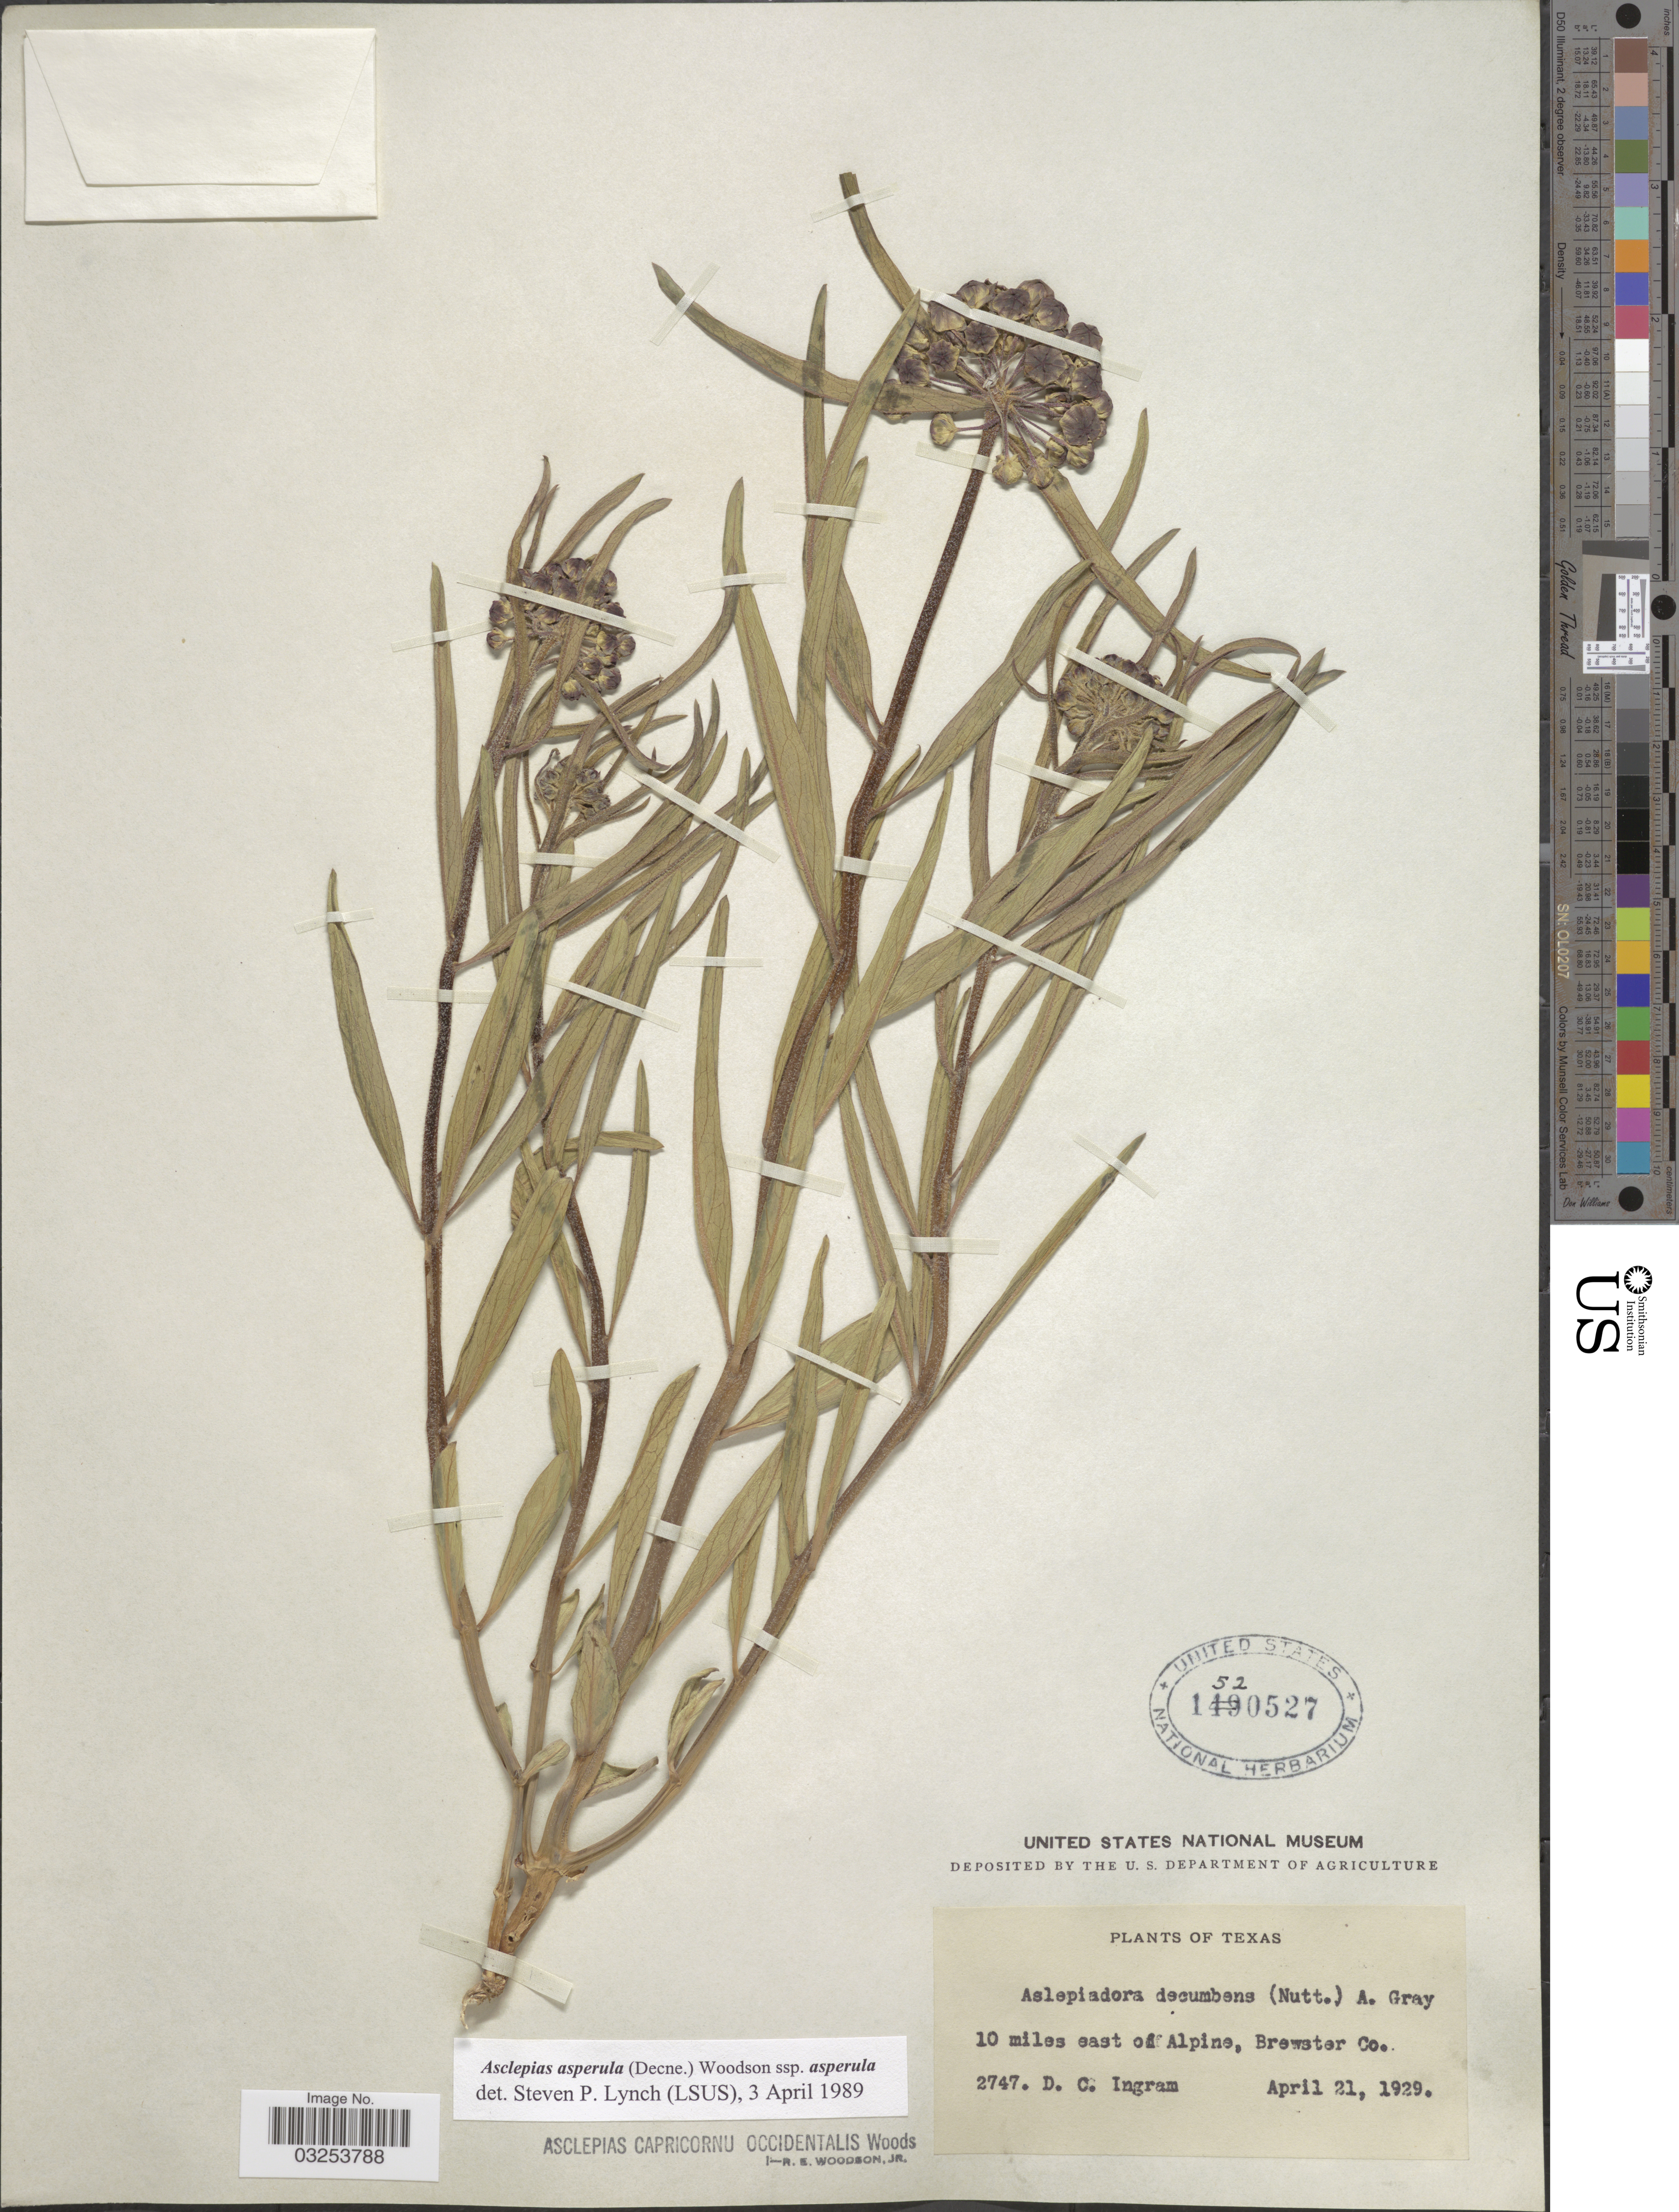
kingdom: Plantae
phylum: Tracheophyta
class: Magnoliopsida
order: Gentianales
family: Apocynaceae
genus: Asclepias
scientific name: Asclepias asperula subsp. asperula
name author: (Decne.) Woodson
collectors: D. C. Ingram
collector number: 2747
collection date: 1929-04-21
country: United States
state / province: Texas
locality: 10 miles east of Alpine, Brewster Co.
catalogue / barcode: US 1520527